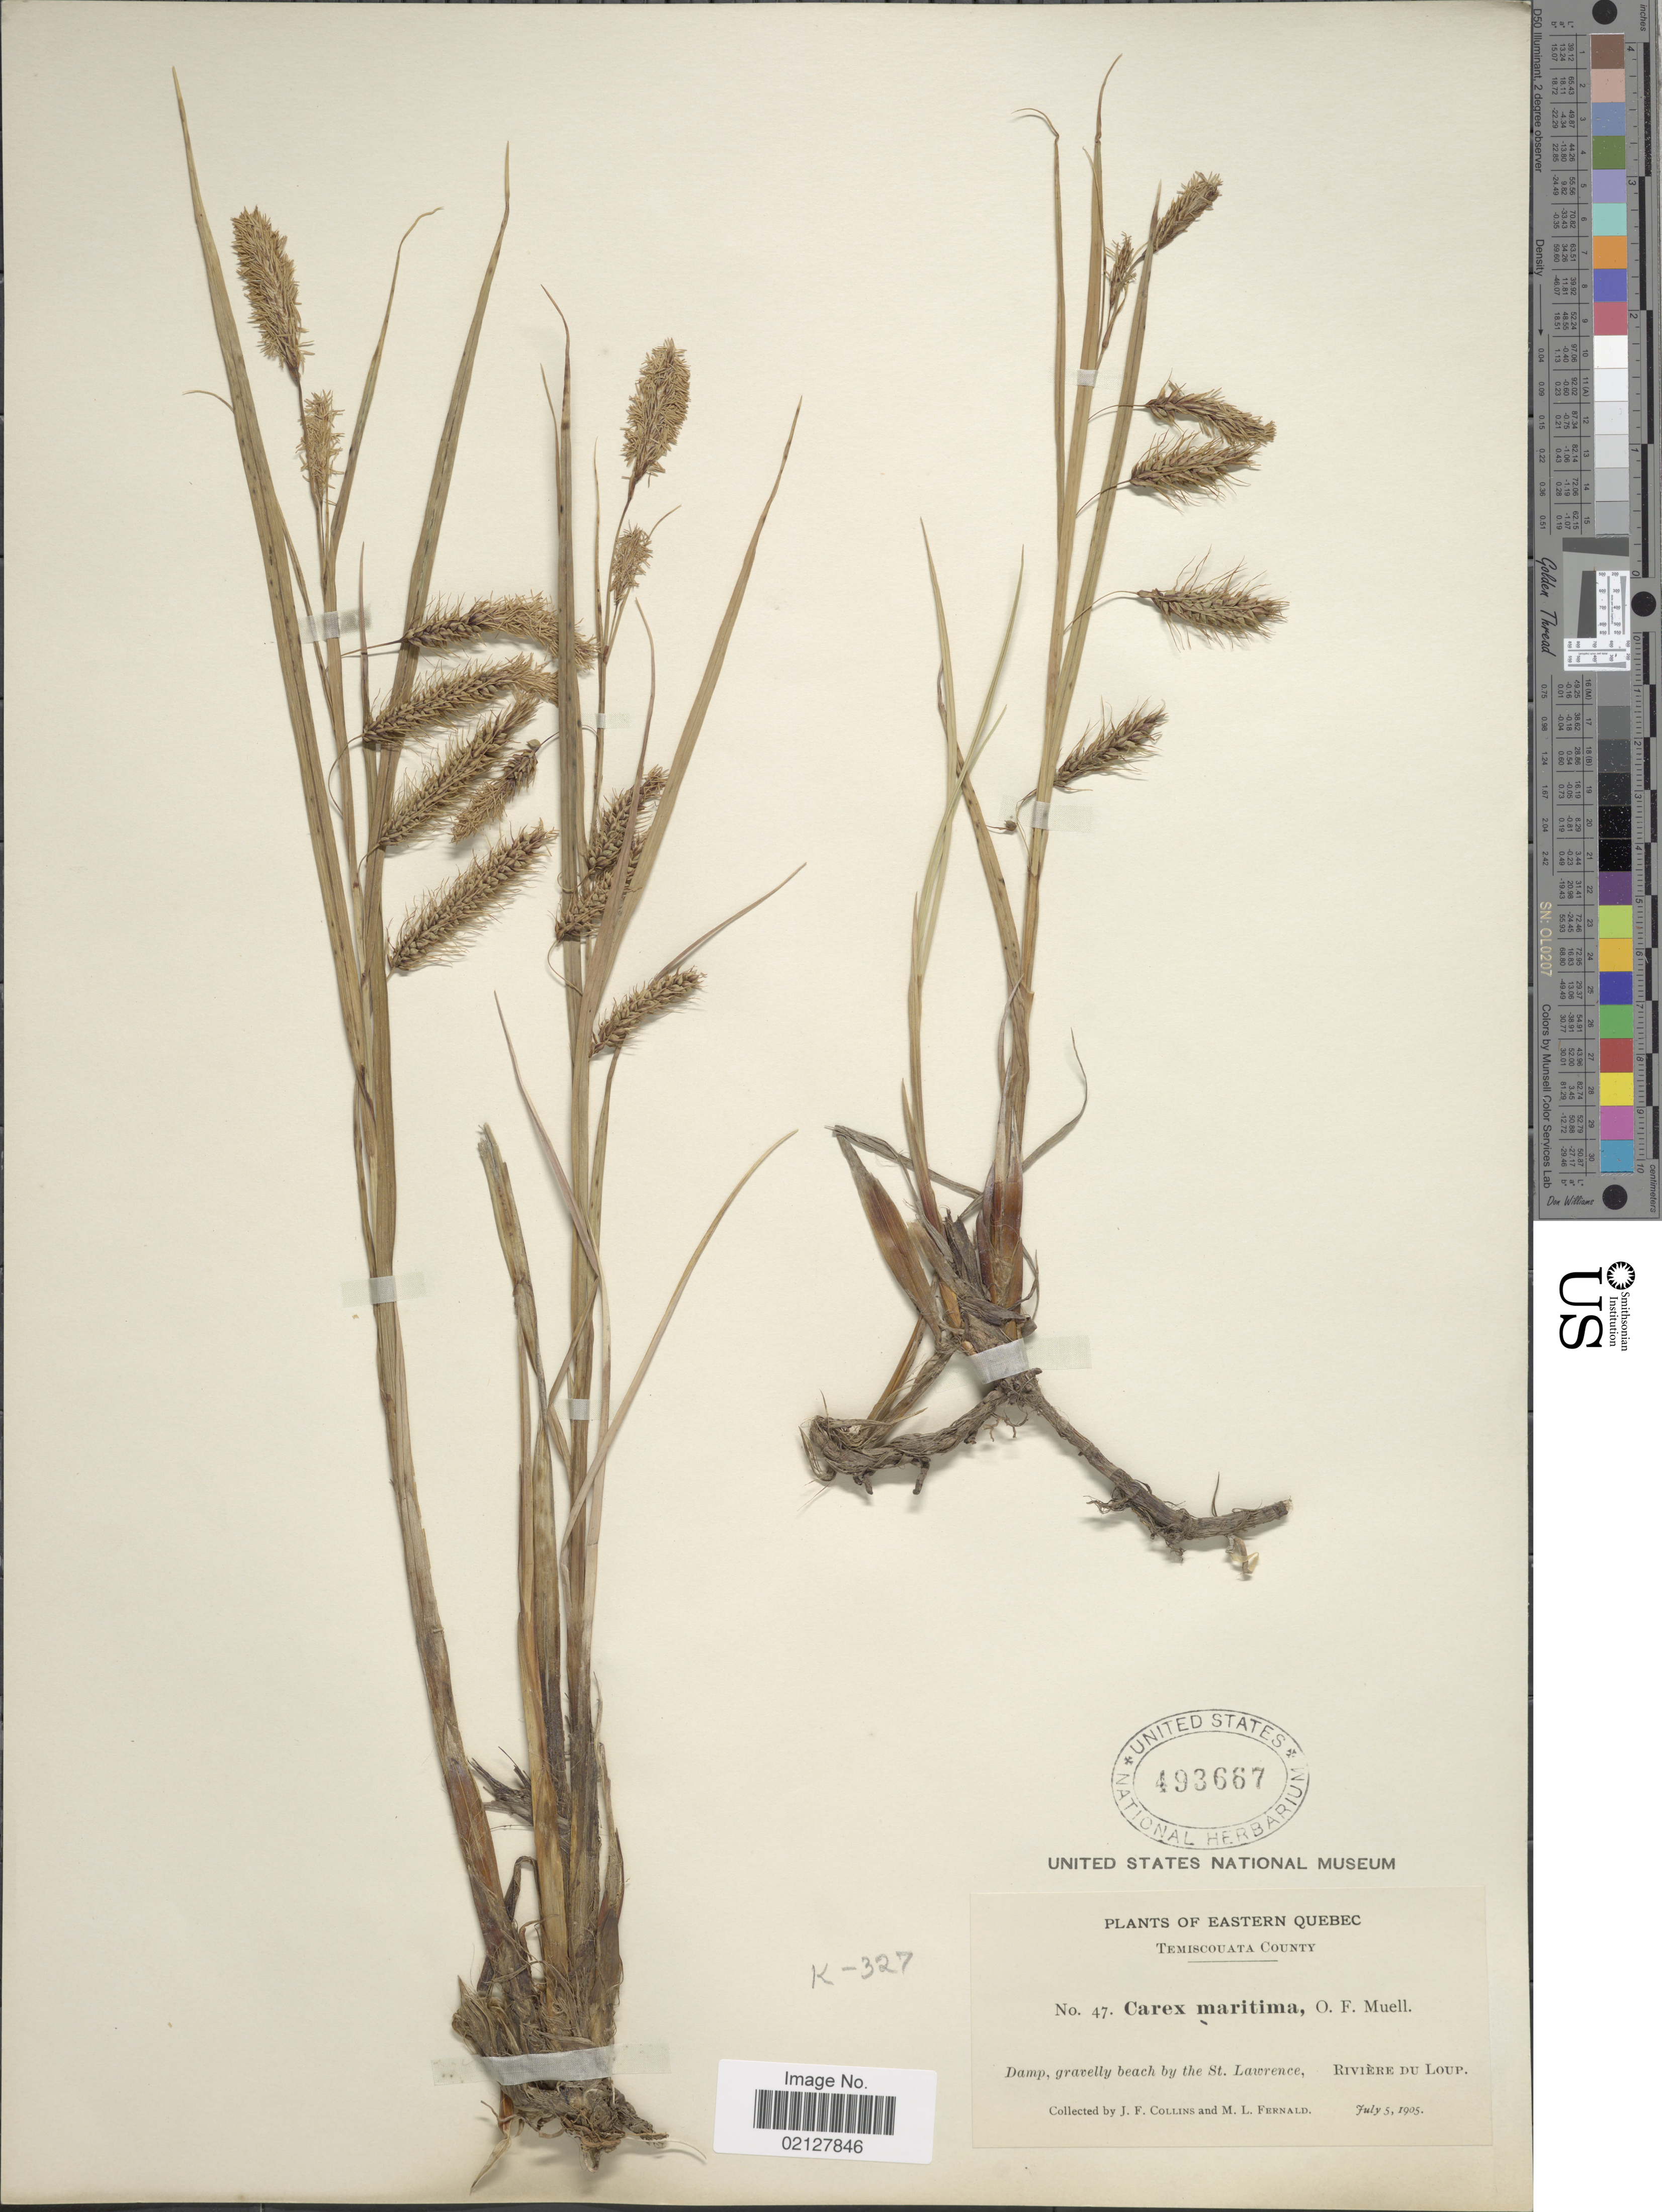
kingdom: Plantae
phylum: Tracheophyta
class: Liliopsida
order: Poales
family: Cyperaceae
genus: Carex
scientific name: Carex paleacea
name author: Schreb. ex Wahlenb.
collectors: J. Collins & M. L. Fernald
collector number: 47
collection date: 1905-07-05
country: Canada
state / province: Quebec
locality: Eastern Quebec. Temiscouata County. Damp, gravelly beach by the St. Lawrence, Riviere du Loup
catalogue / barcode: US 493667